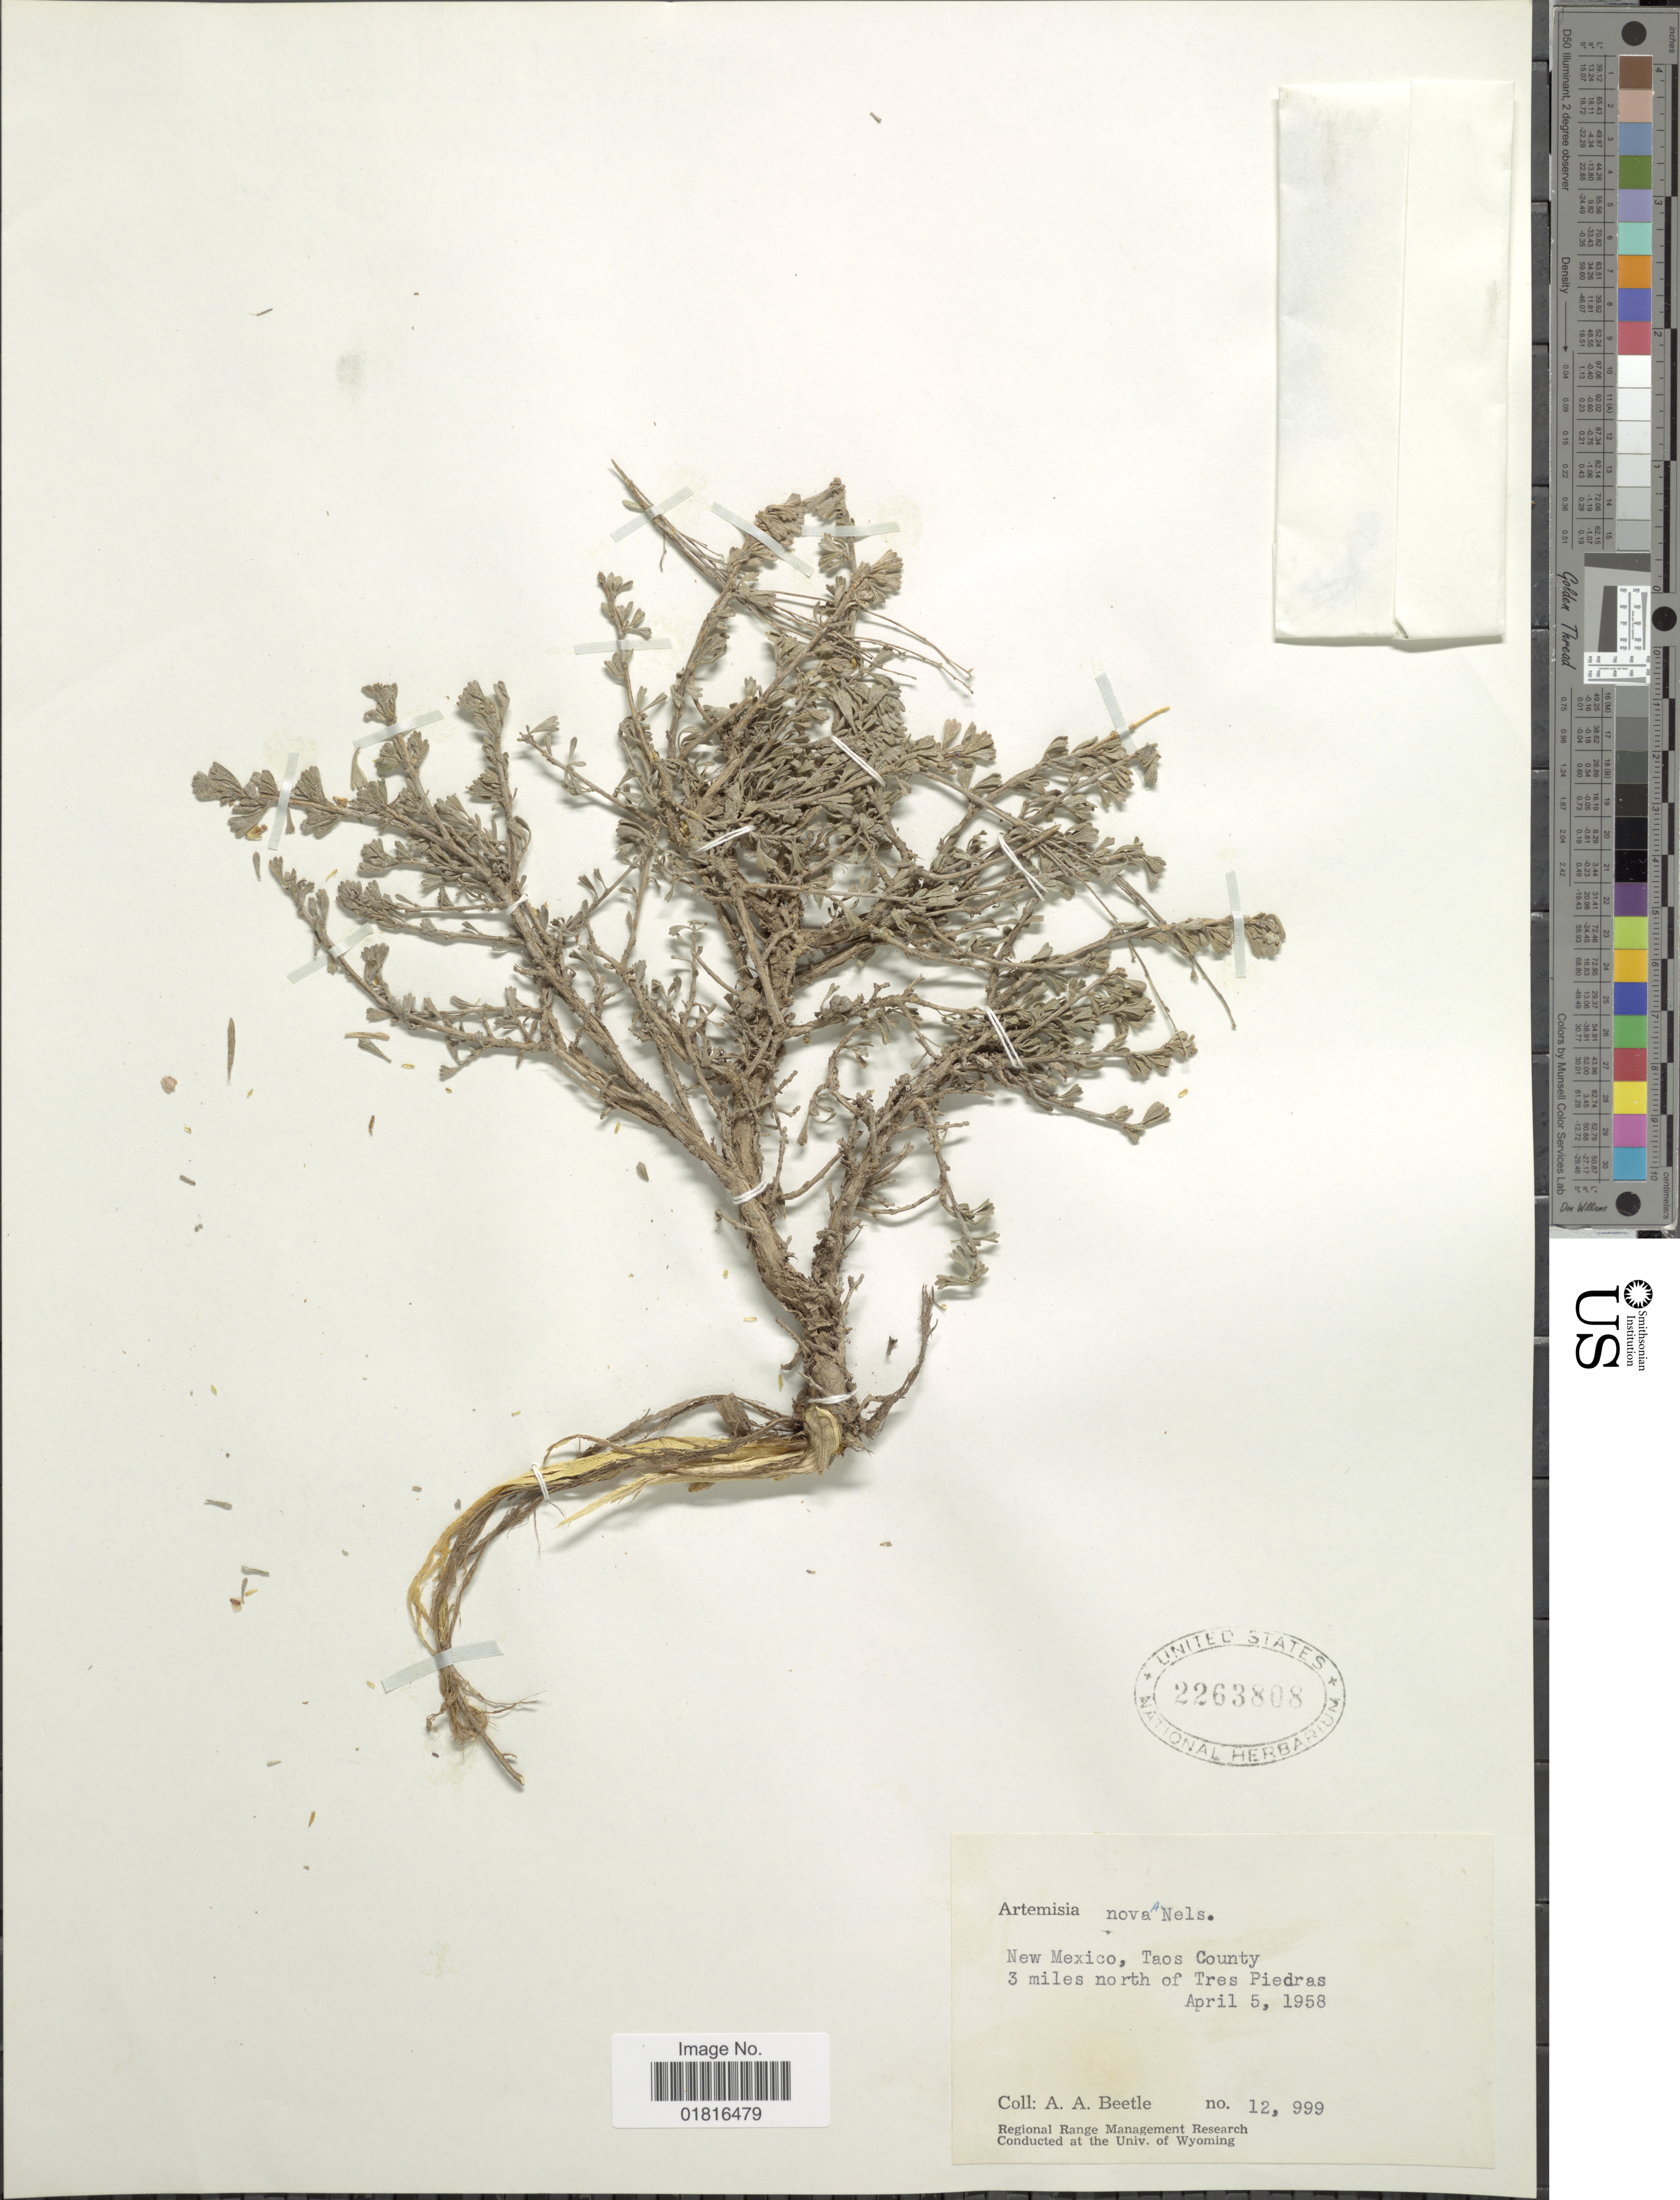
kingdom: Plantae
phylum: Tracheophyta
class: Magnoliopsida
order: Asterales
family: Asteraceae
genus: Artemisia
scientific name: Artemisia nova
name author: A. Nelson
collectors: A. A. Beetle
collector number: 12999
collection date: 1958-04-05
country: United States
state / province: New Mexico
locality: Taos County 3 miles north of Tres Piedras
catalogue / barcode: US 2263808